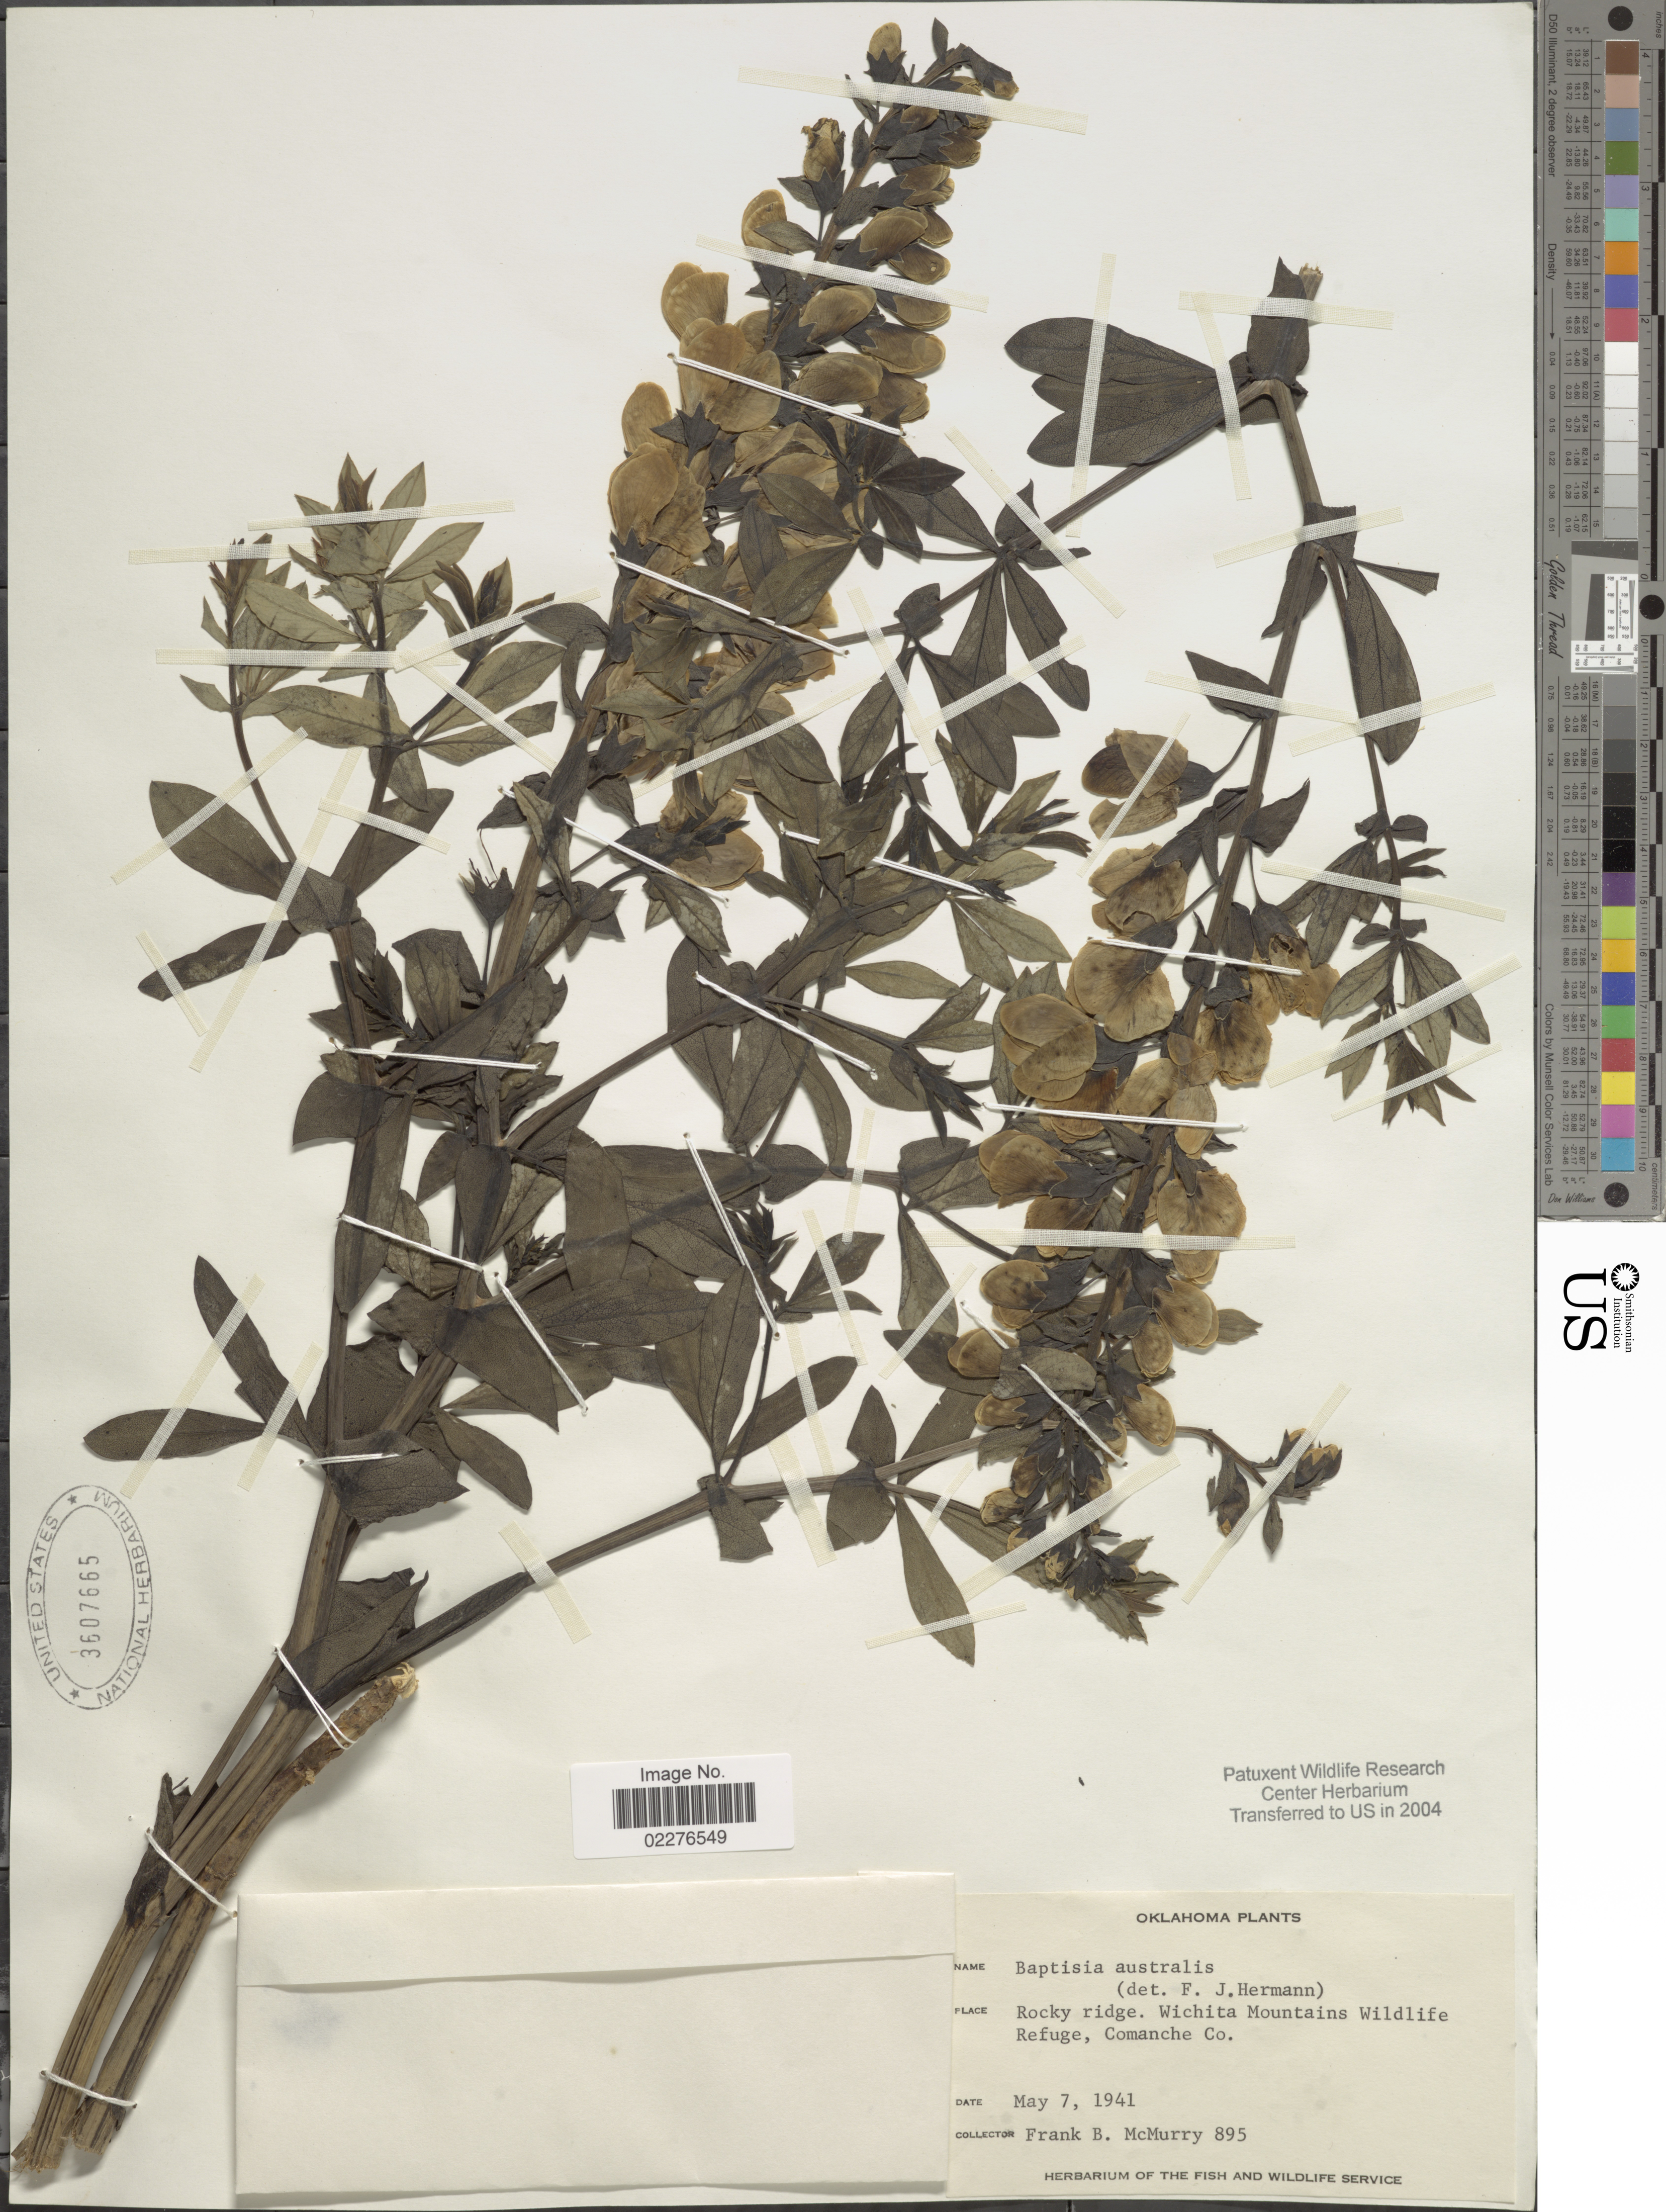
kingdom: Plantae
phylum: Tracheophyta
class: Magnoliopsida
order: Fabales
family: Fabaceae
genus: Baptisia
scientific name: Baptisia australis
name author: (L.) R. Br.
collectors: F. B. McMurry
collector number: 895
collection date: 1941-05-07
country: United States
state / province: Oklahoma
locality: Rocky ridge. Wichita Mountains Wildlife Refuge, Comanche Co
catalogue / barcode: US 3607665